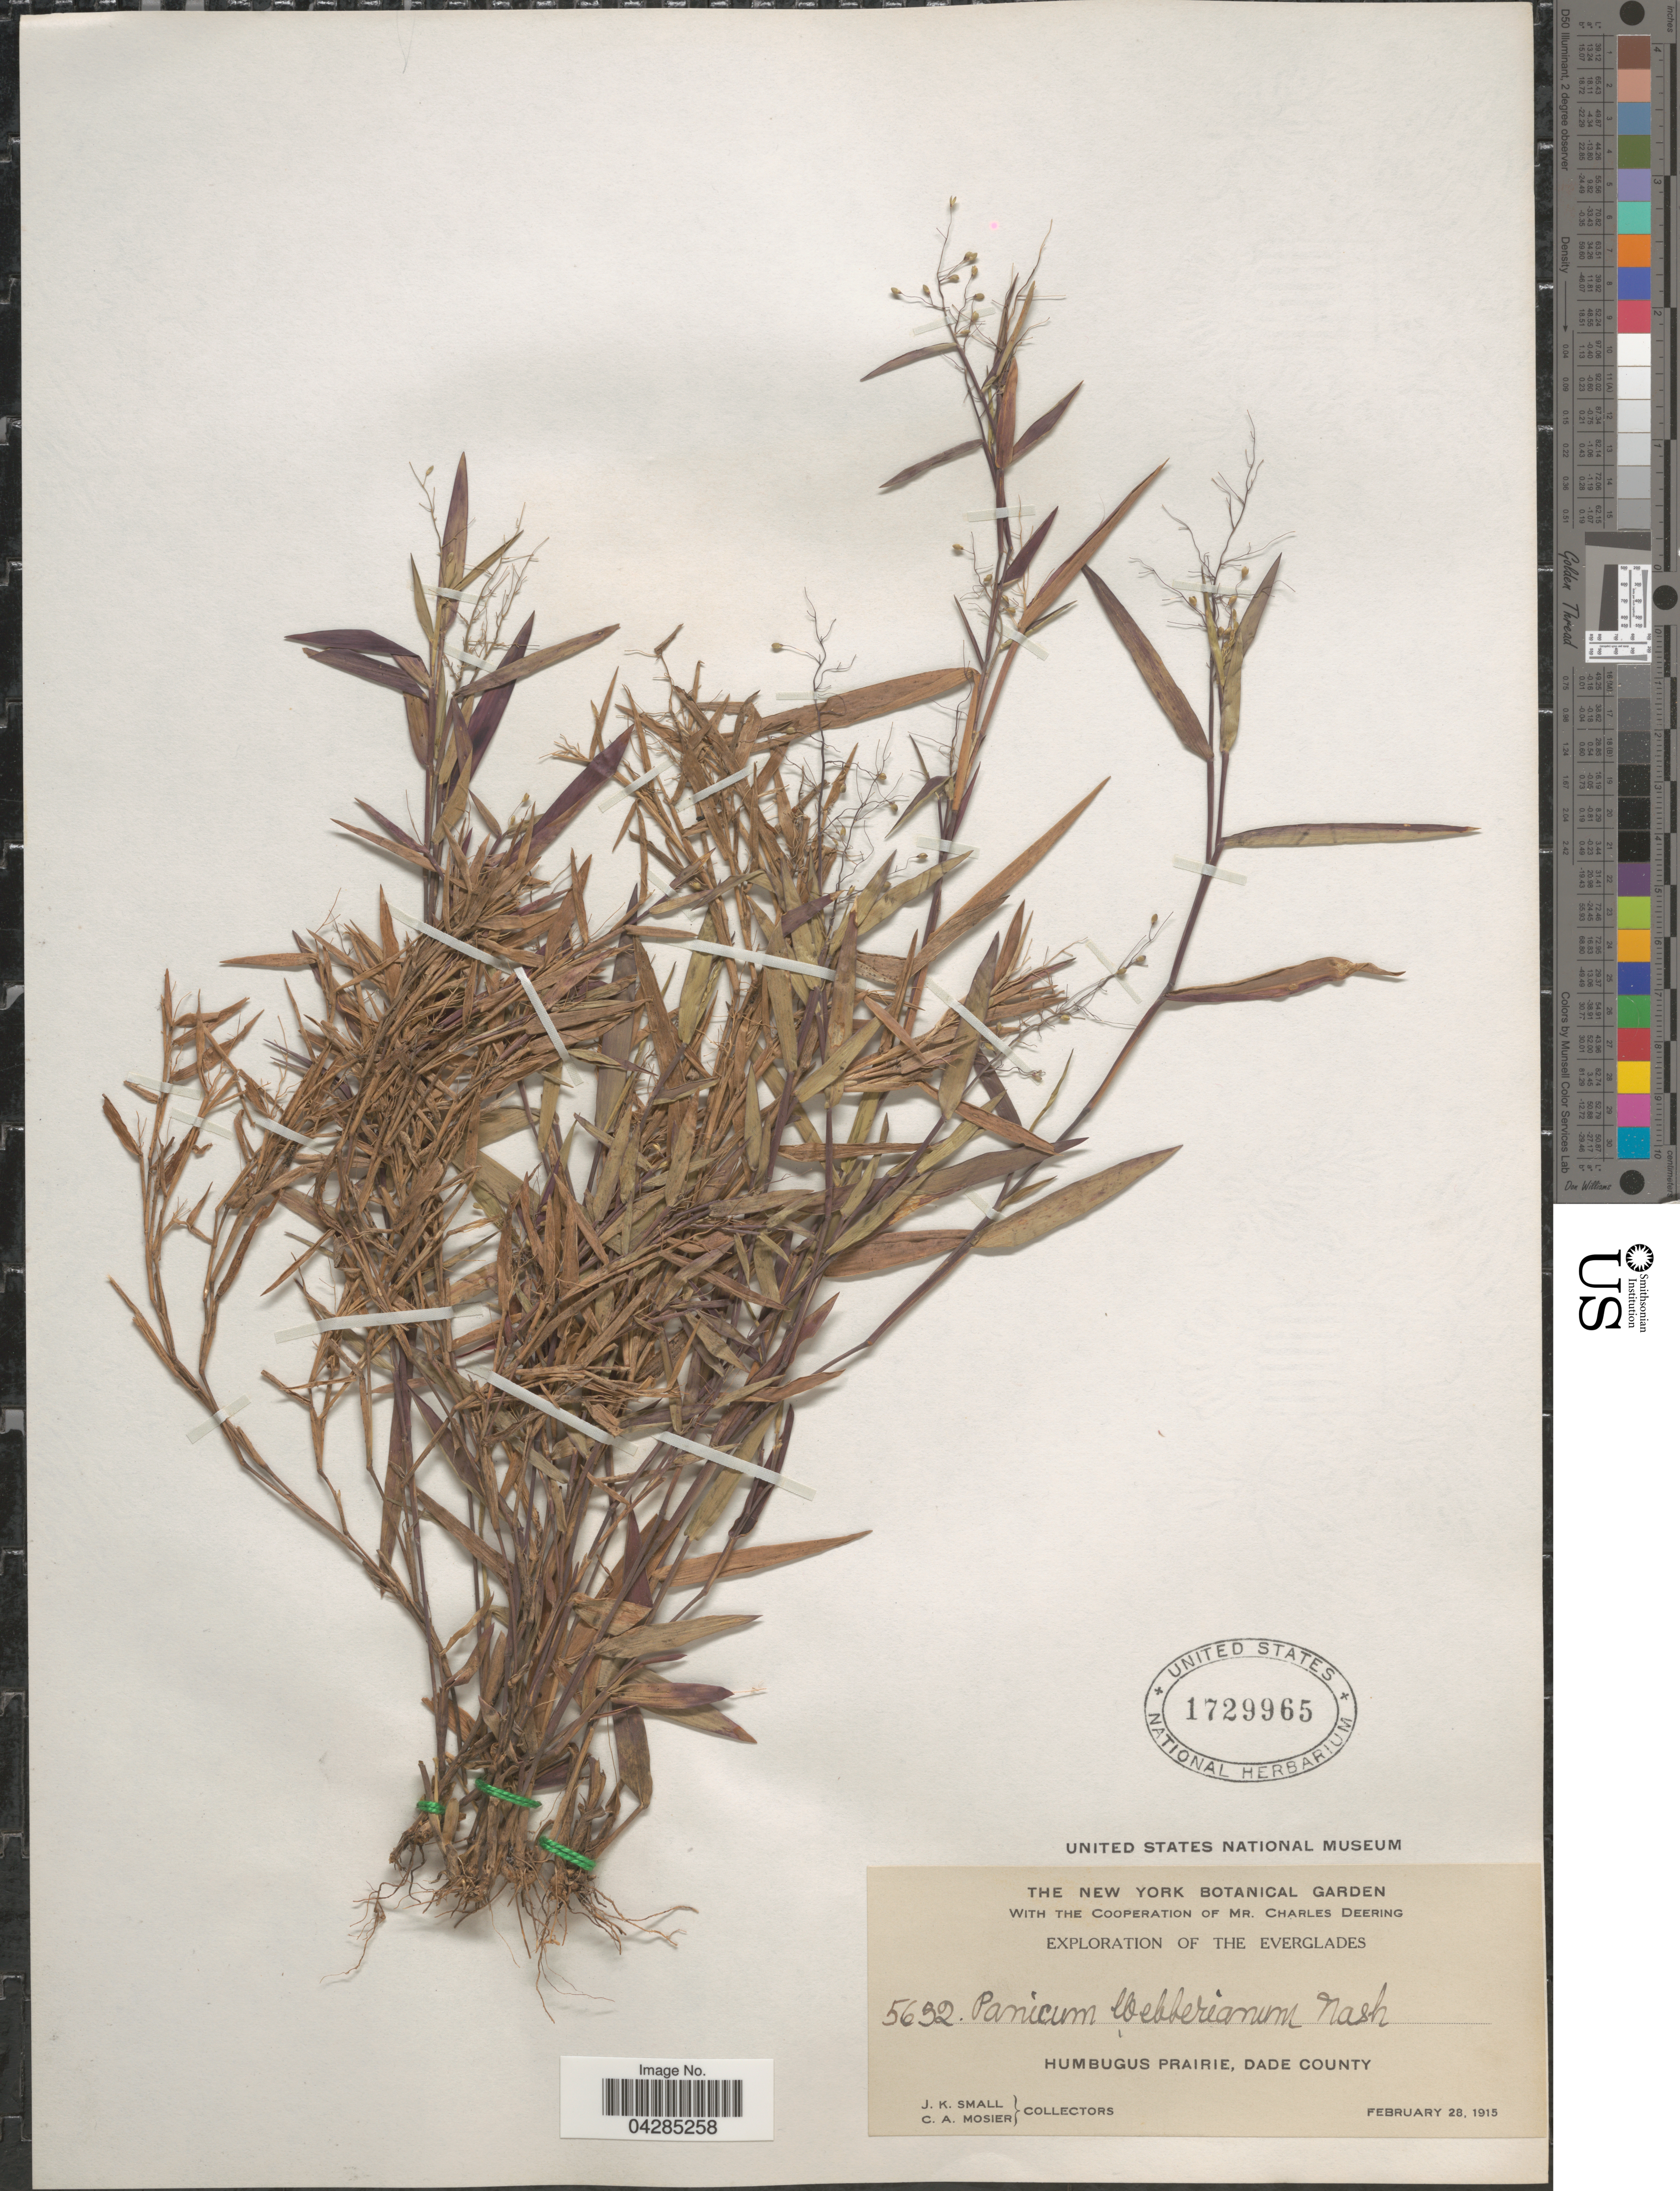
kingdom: Plantae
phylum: Tracheophyta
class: Liliopsida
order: Poales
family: Poaceae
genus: Dichanthelium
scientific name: Dichanthelium portoricense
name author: (Desv. ex Ham.) B.F. Hansen & Wunderlin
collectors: J. K. Small & C. A. Mosier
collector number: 5632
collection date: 1915-02-28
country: United States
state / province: Florida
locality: Exploration of the Everglades. Humbugus Prairie, Dade County.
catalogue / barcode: US 1729965